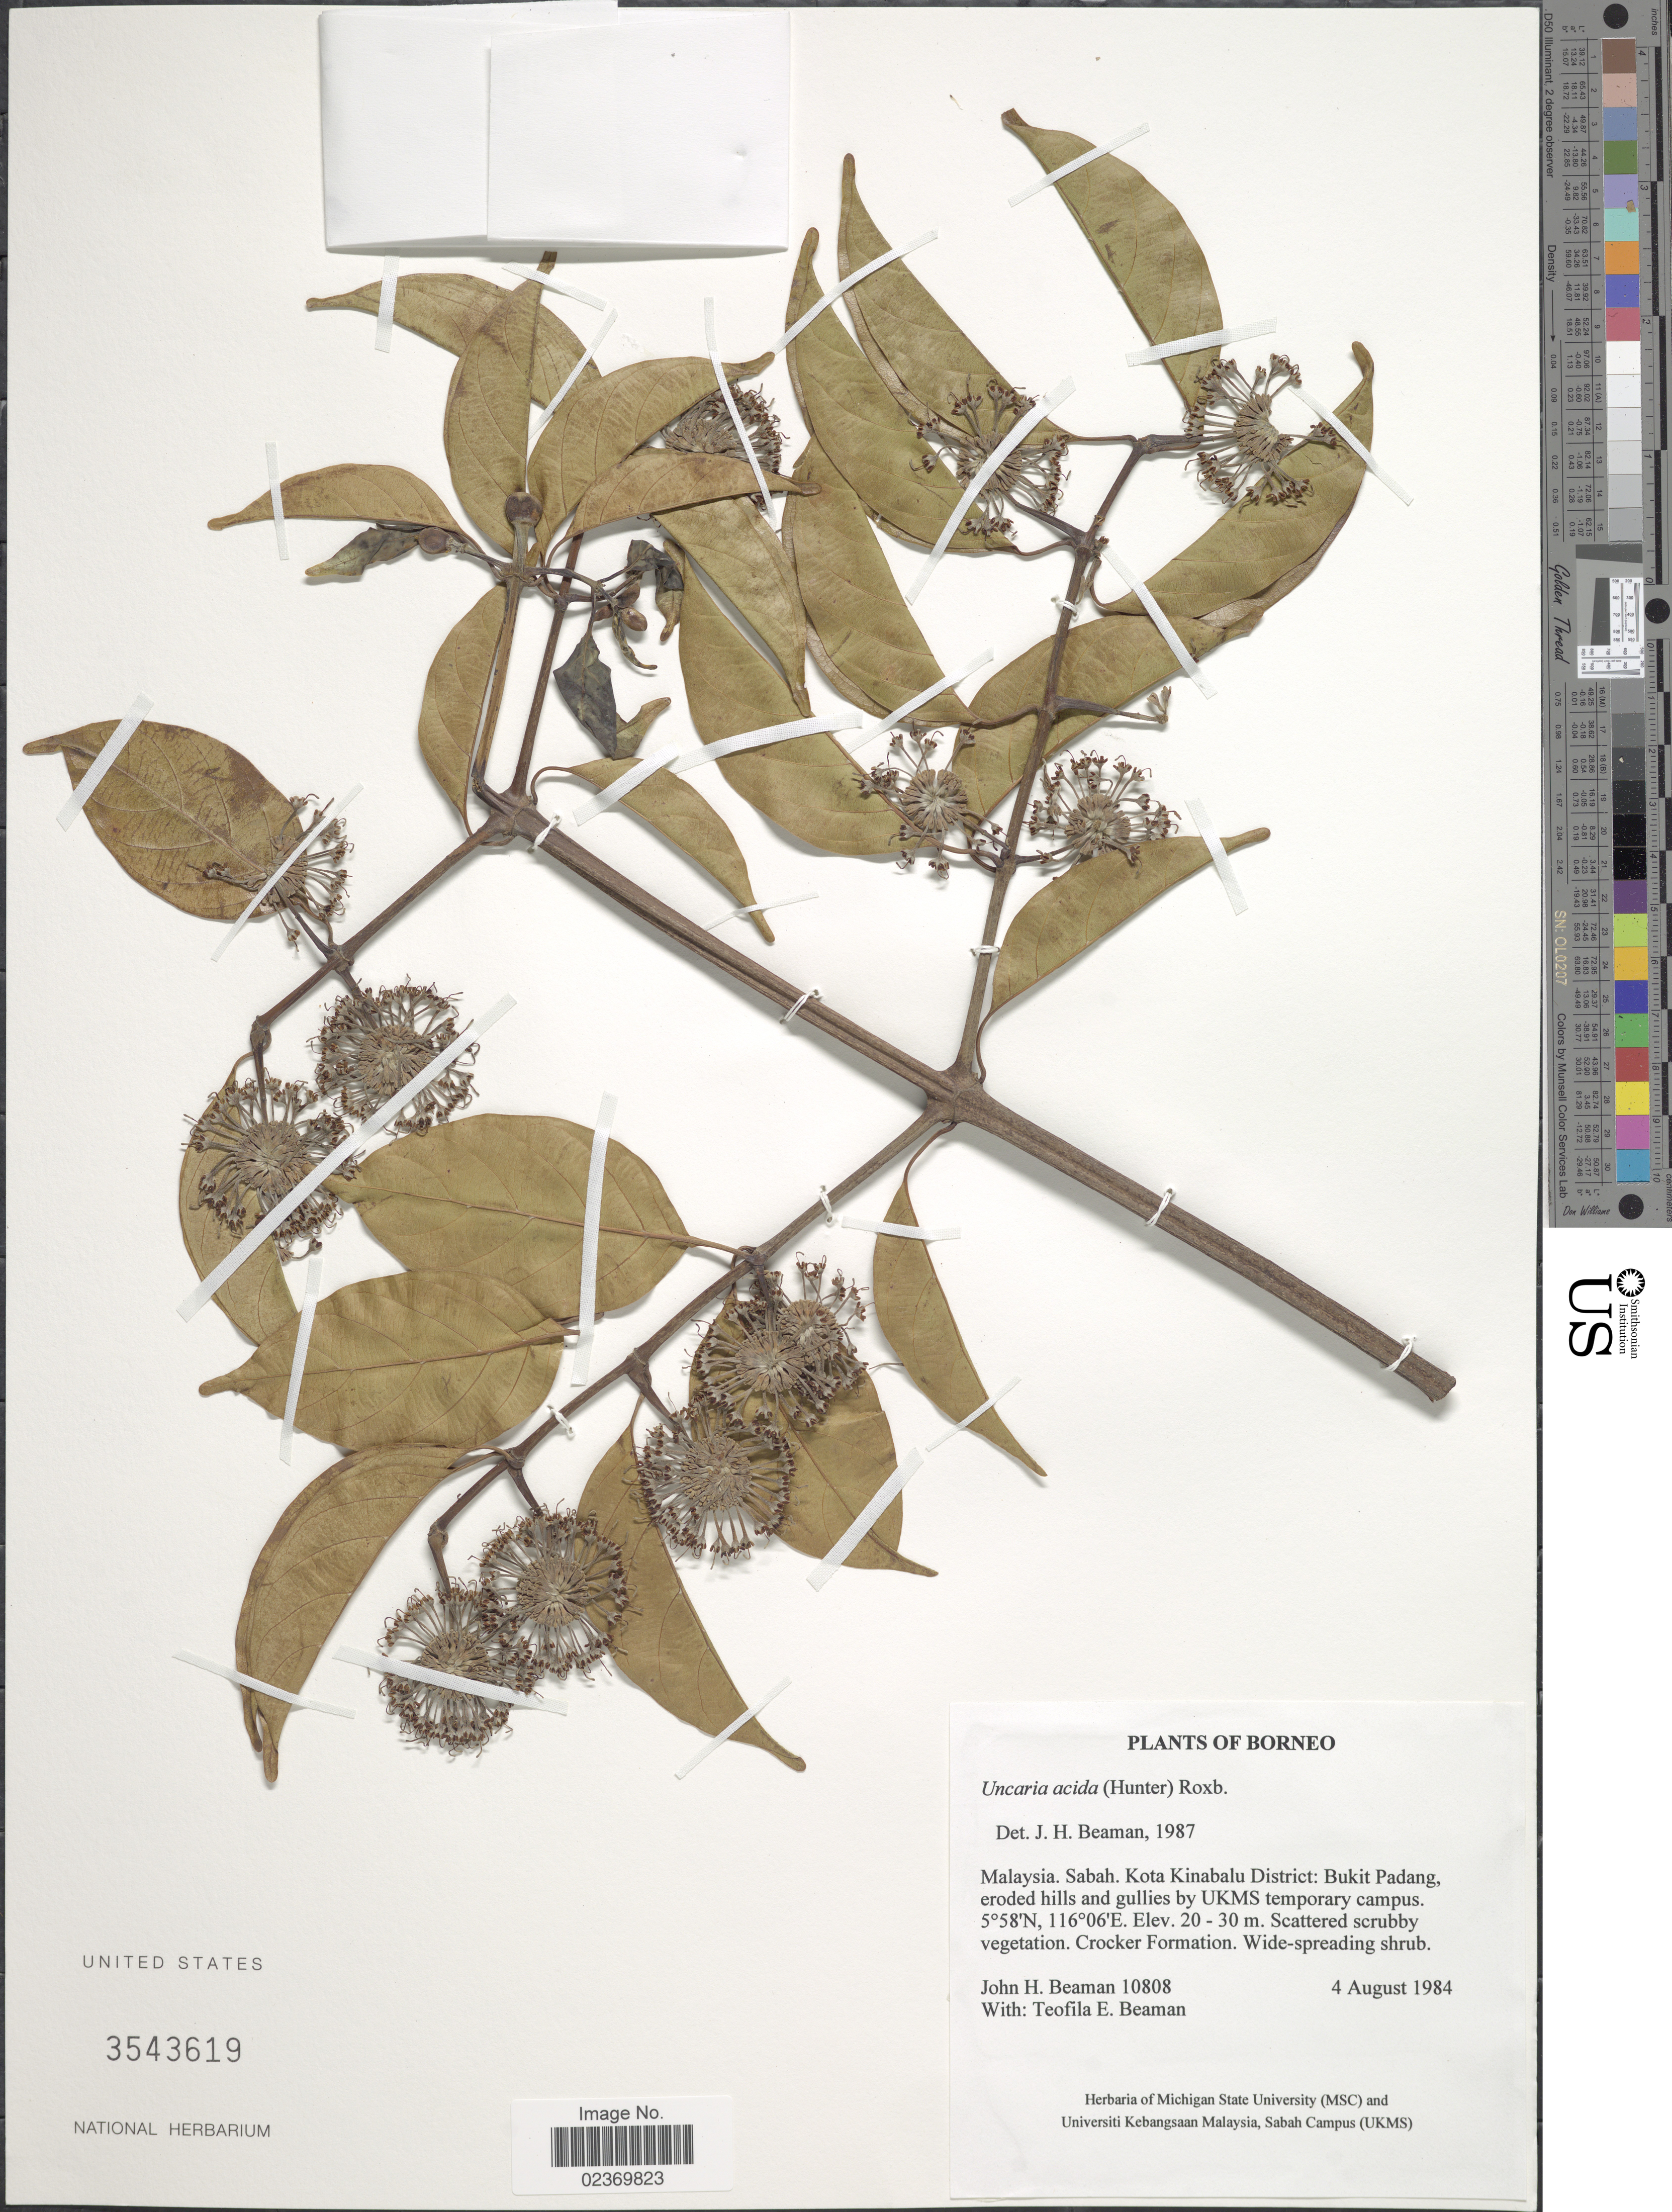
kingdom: Plantae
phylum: Tracheophyta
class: Magnoliopsida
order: Gentianales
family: Rubiaceae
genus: Uncaria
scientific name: Uncaria acida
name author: (W. Hunter) Roxb.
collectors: J. H. Beaman & T. E. Beaman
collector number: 10808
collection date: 1984-08-04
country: Malaysia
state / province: Sabah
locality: Kota Kinabalu District: Bukit Padang, eroded hills and gullies by UKMS temporary campus.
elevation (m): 20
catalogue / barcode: US 3543619